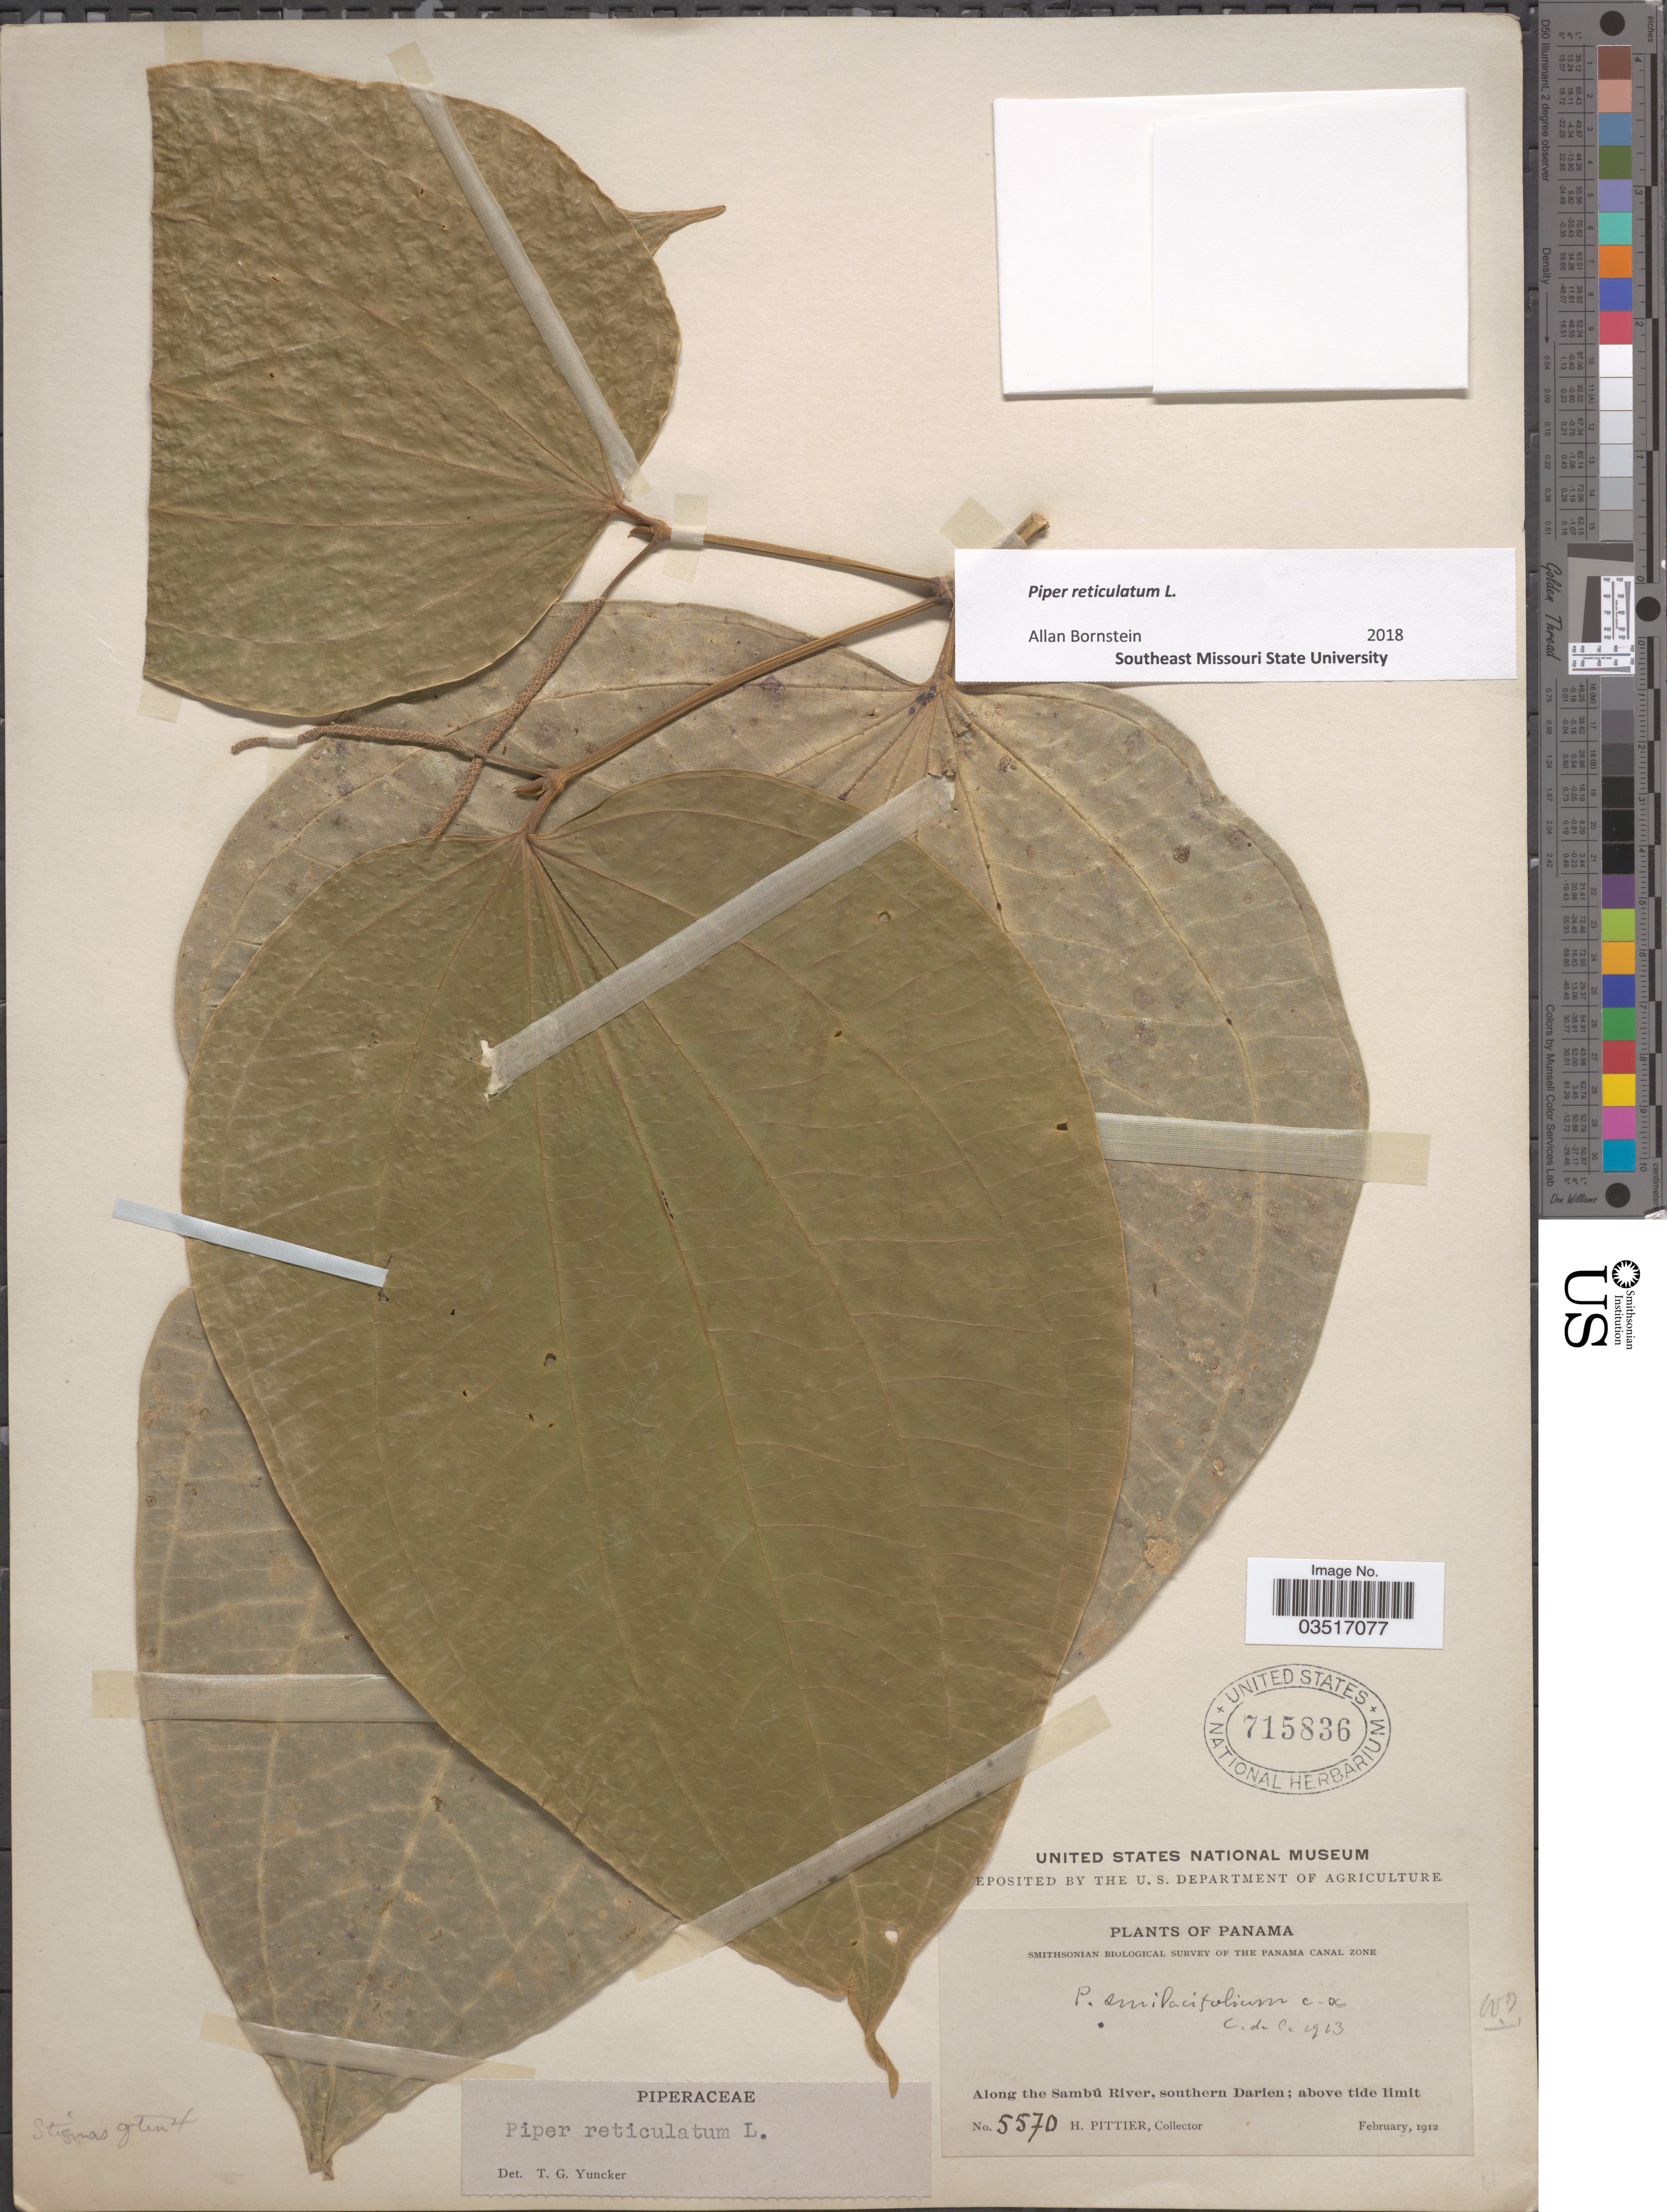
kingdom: Plantae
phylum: Tracheophyta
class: Magnoliopsida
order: Piperales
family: Piperaceae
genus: Piper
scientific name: Piper reticulatum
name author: L.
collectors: H. F. Pittier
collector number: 5570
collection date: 1912-02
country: Panama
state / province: Darien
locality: Along the Sambú, southern Darien.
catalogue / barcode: US 715836